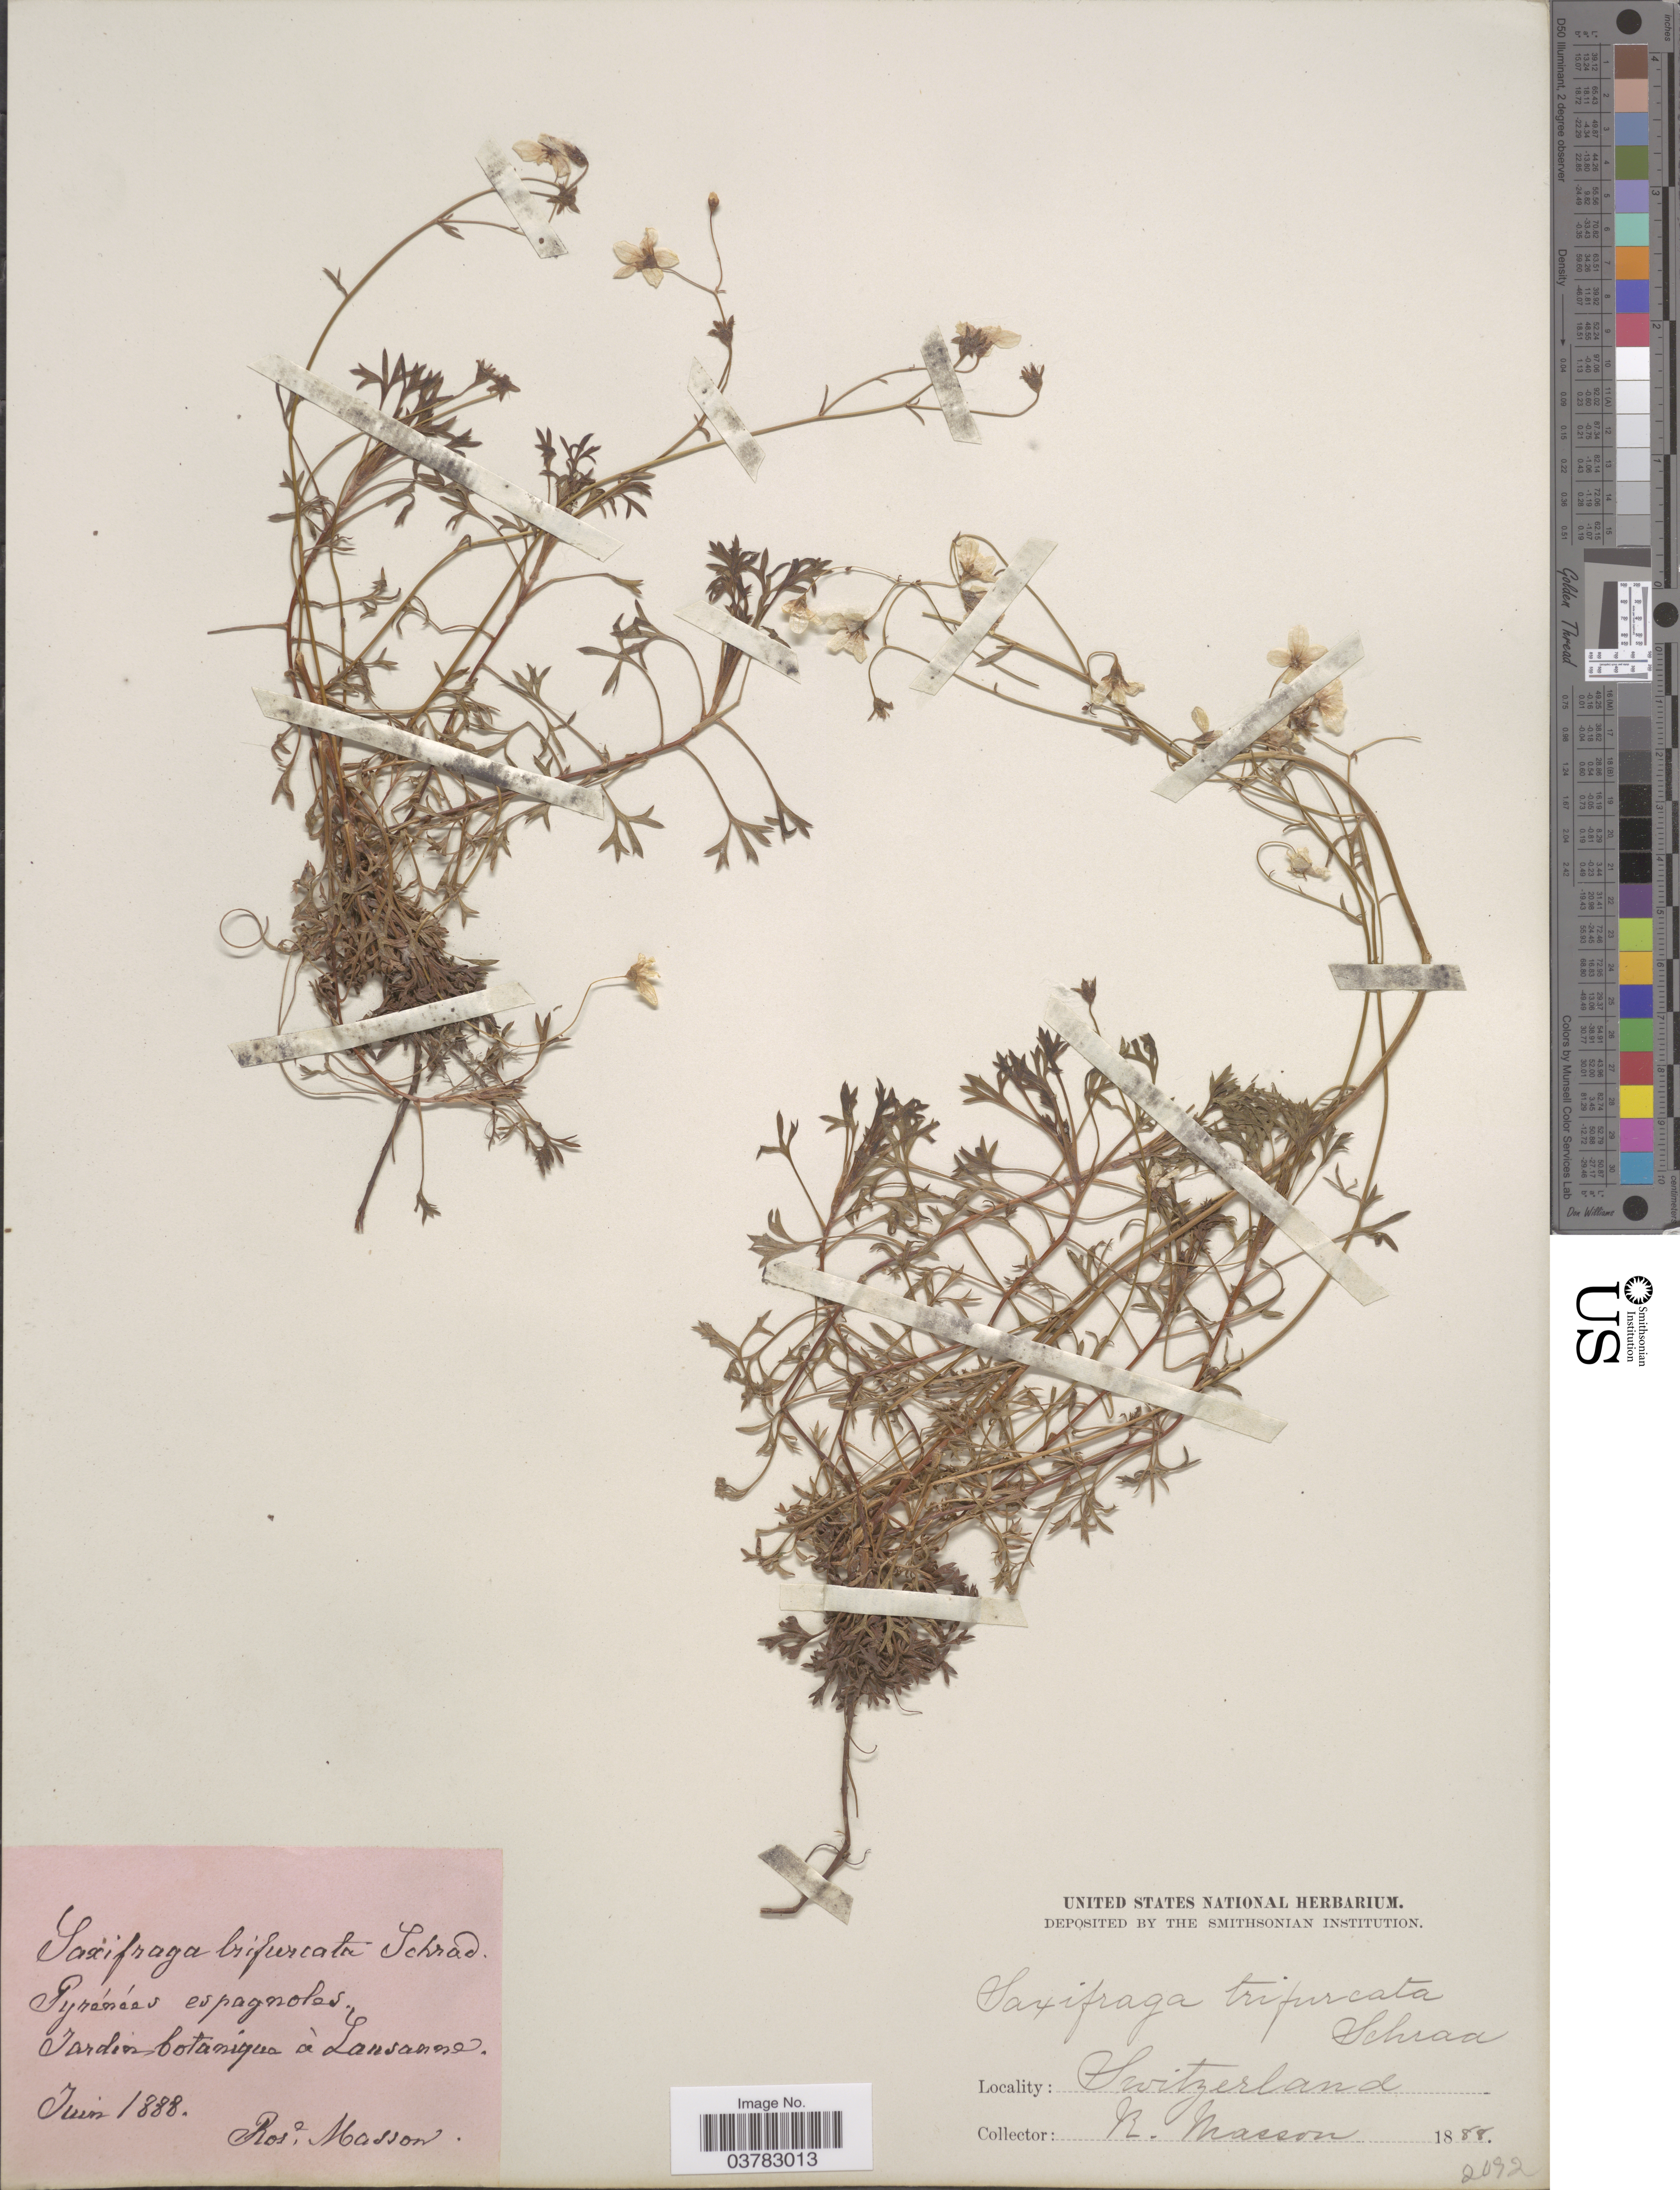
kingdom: Plantae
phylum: Tracheophyta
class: Magnoliopsida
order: Saxifragales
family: Saxifragaceae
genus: Saxifraga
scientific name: Saxifraga trifurcata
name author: Schrad.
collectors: R. Masson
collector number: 2092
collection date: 1888-06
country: Switzerland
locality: Pyrenées espagnoles. Jardin botanique à Lausanne.